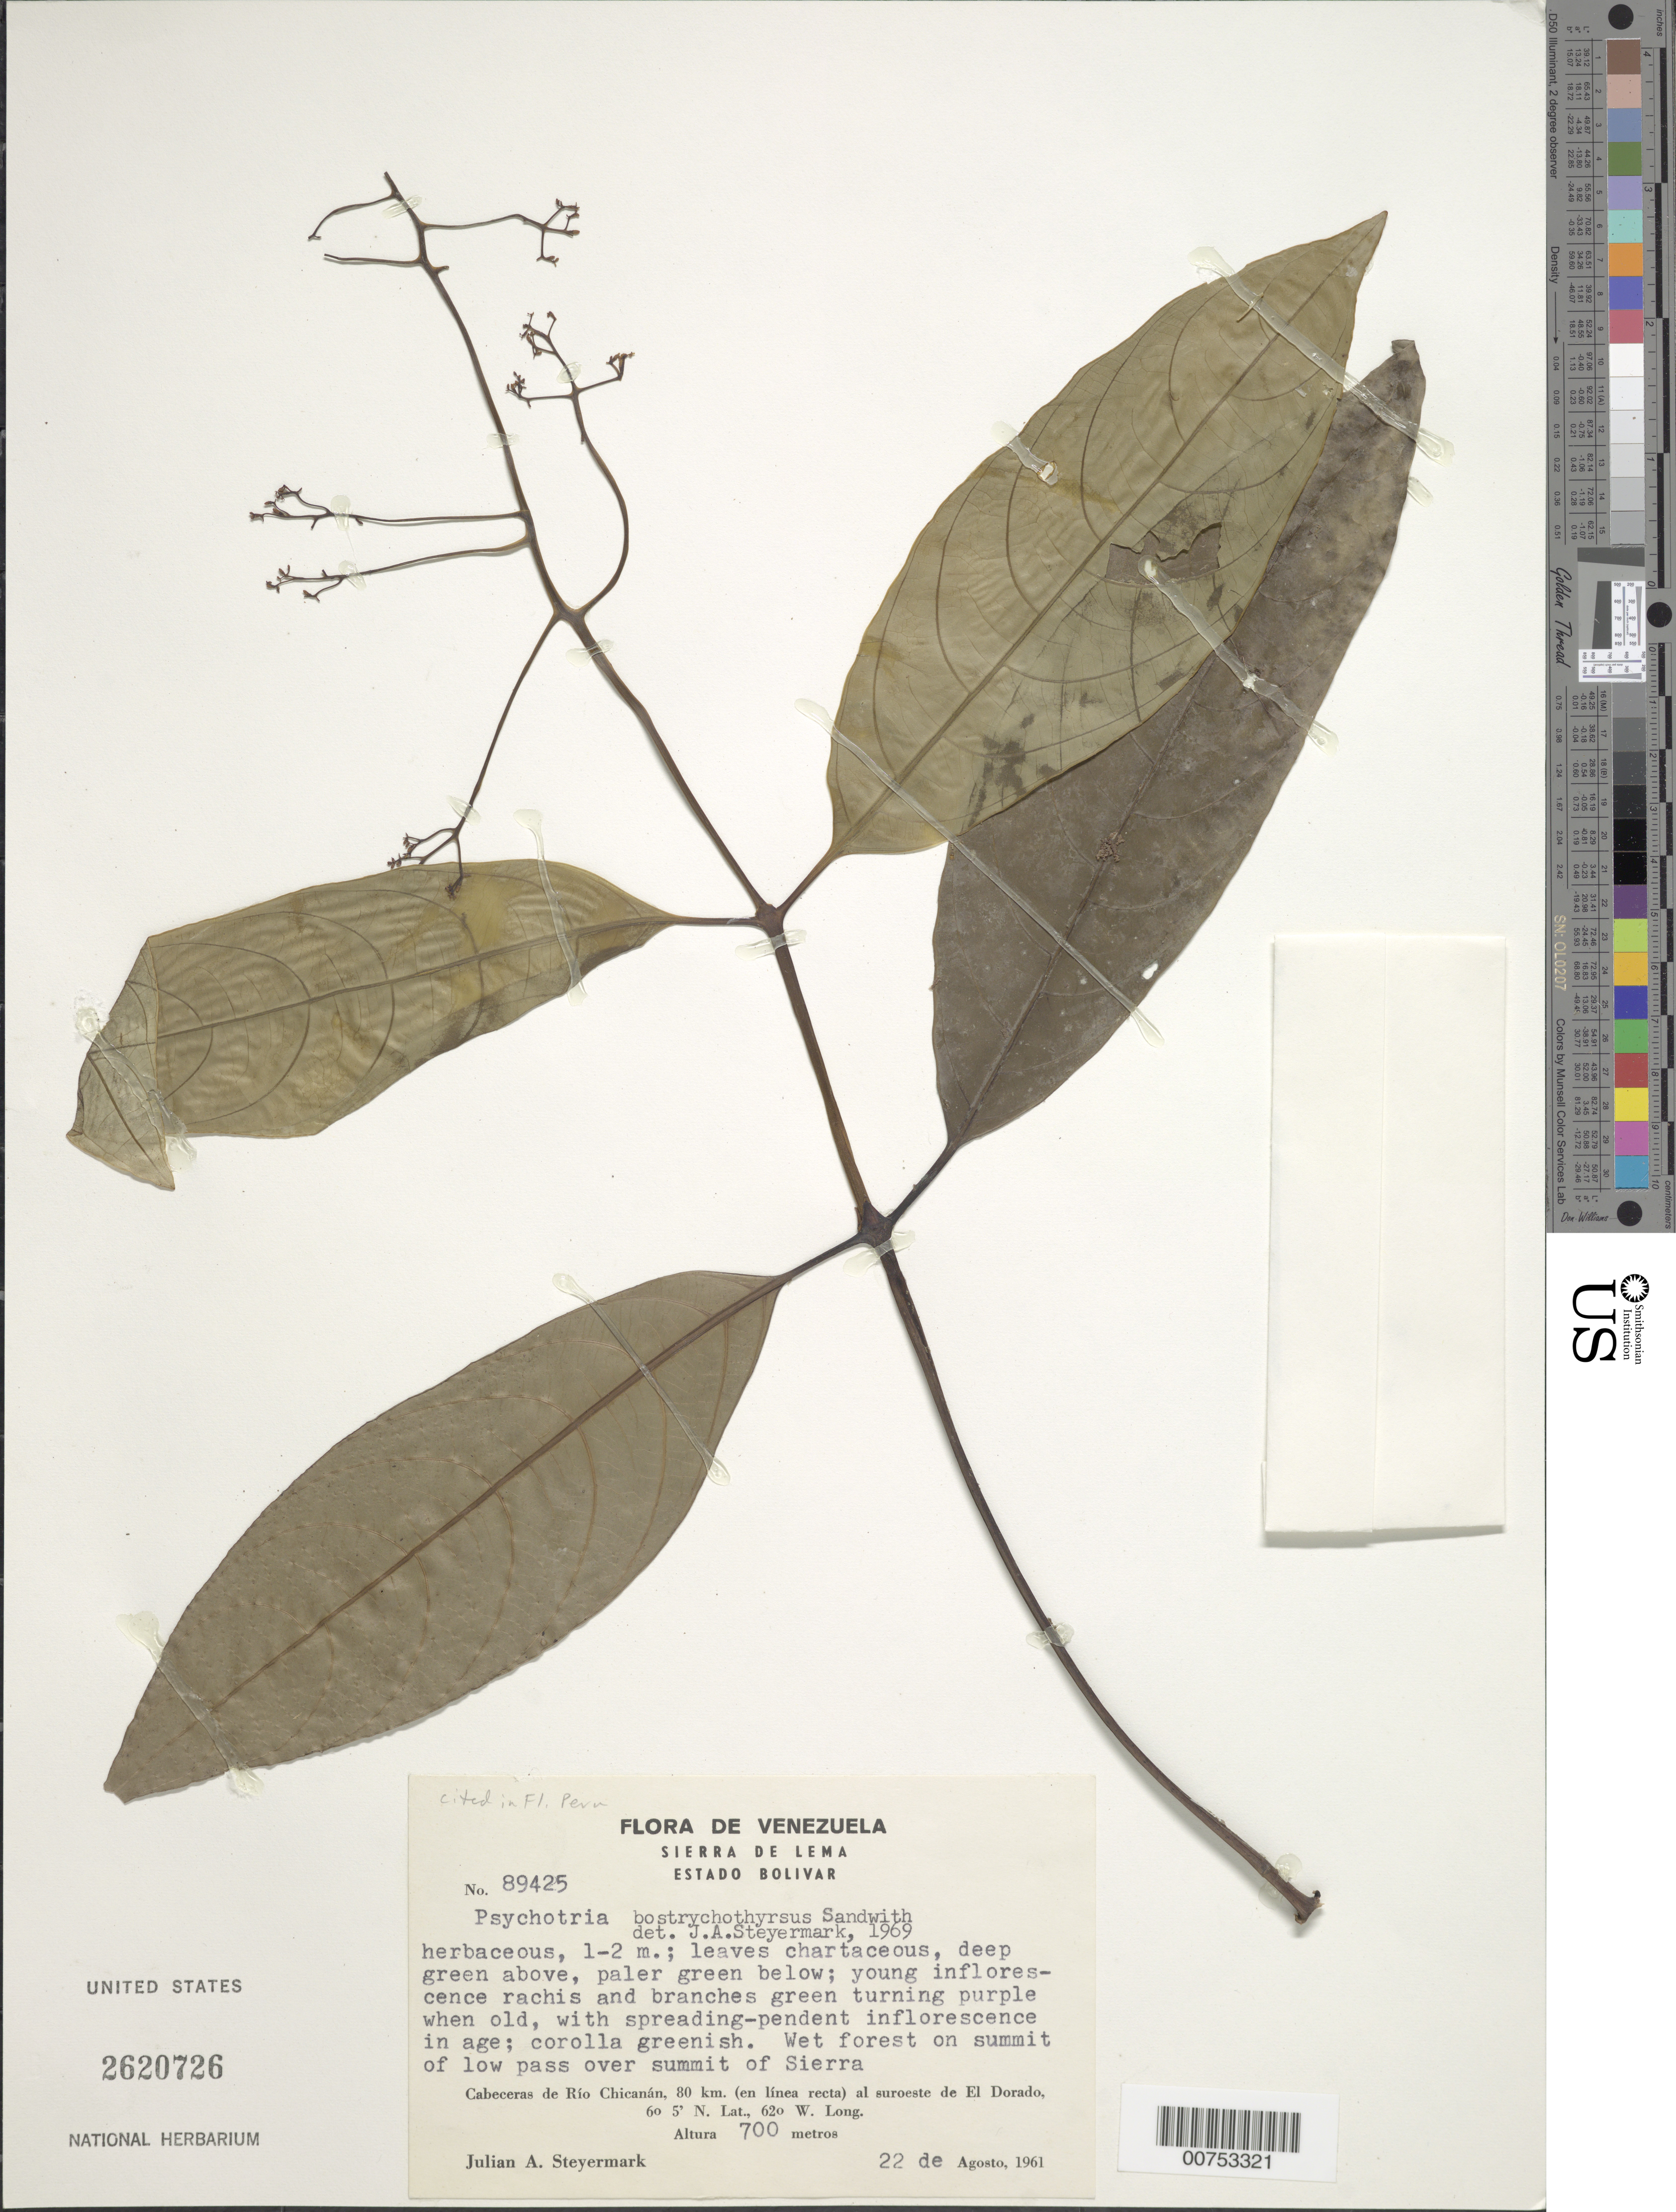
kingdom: Plantae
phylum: Tracheophyta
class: Magnoliopsida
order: Gentianales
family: Rubiaceae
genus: Psychotria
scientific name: Psychotria bostrychothyrsus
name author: Sandwith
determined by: Steyermark, Julian A., (VEN)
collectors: J. Steyermark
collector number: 89425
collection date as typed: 22-Aug-61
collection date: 1961-08-22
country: Venezuela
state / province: Bolívar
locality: Sierra de Lema; Cabeceras de Río Chicanán, 80 km (in a straight line) to southwest of El Dorado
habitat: Wet forest on summit of low pass over summit of sierra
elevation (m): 700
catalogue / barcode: US 2620726